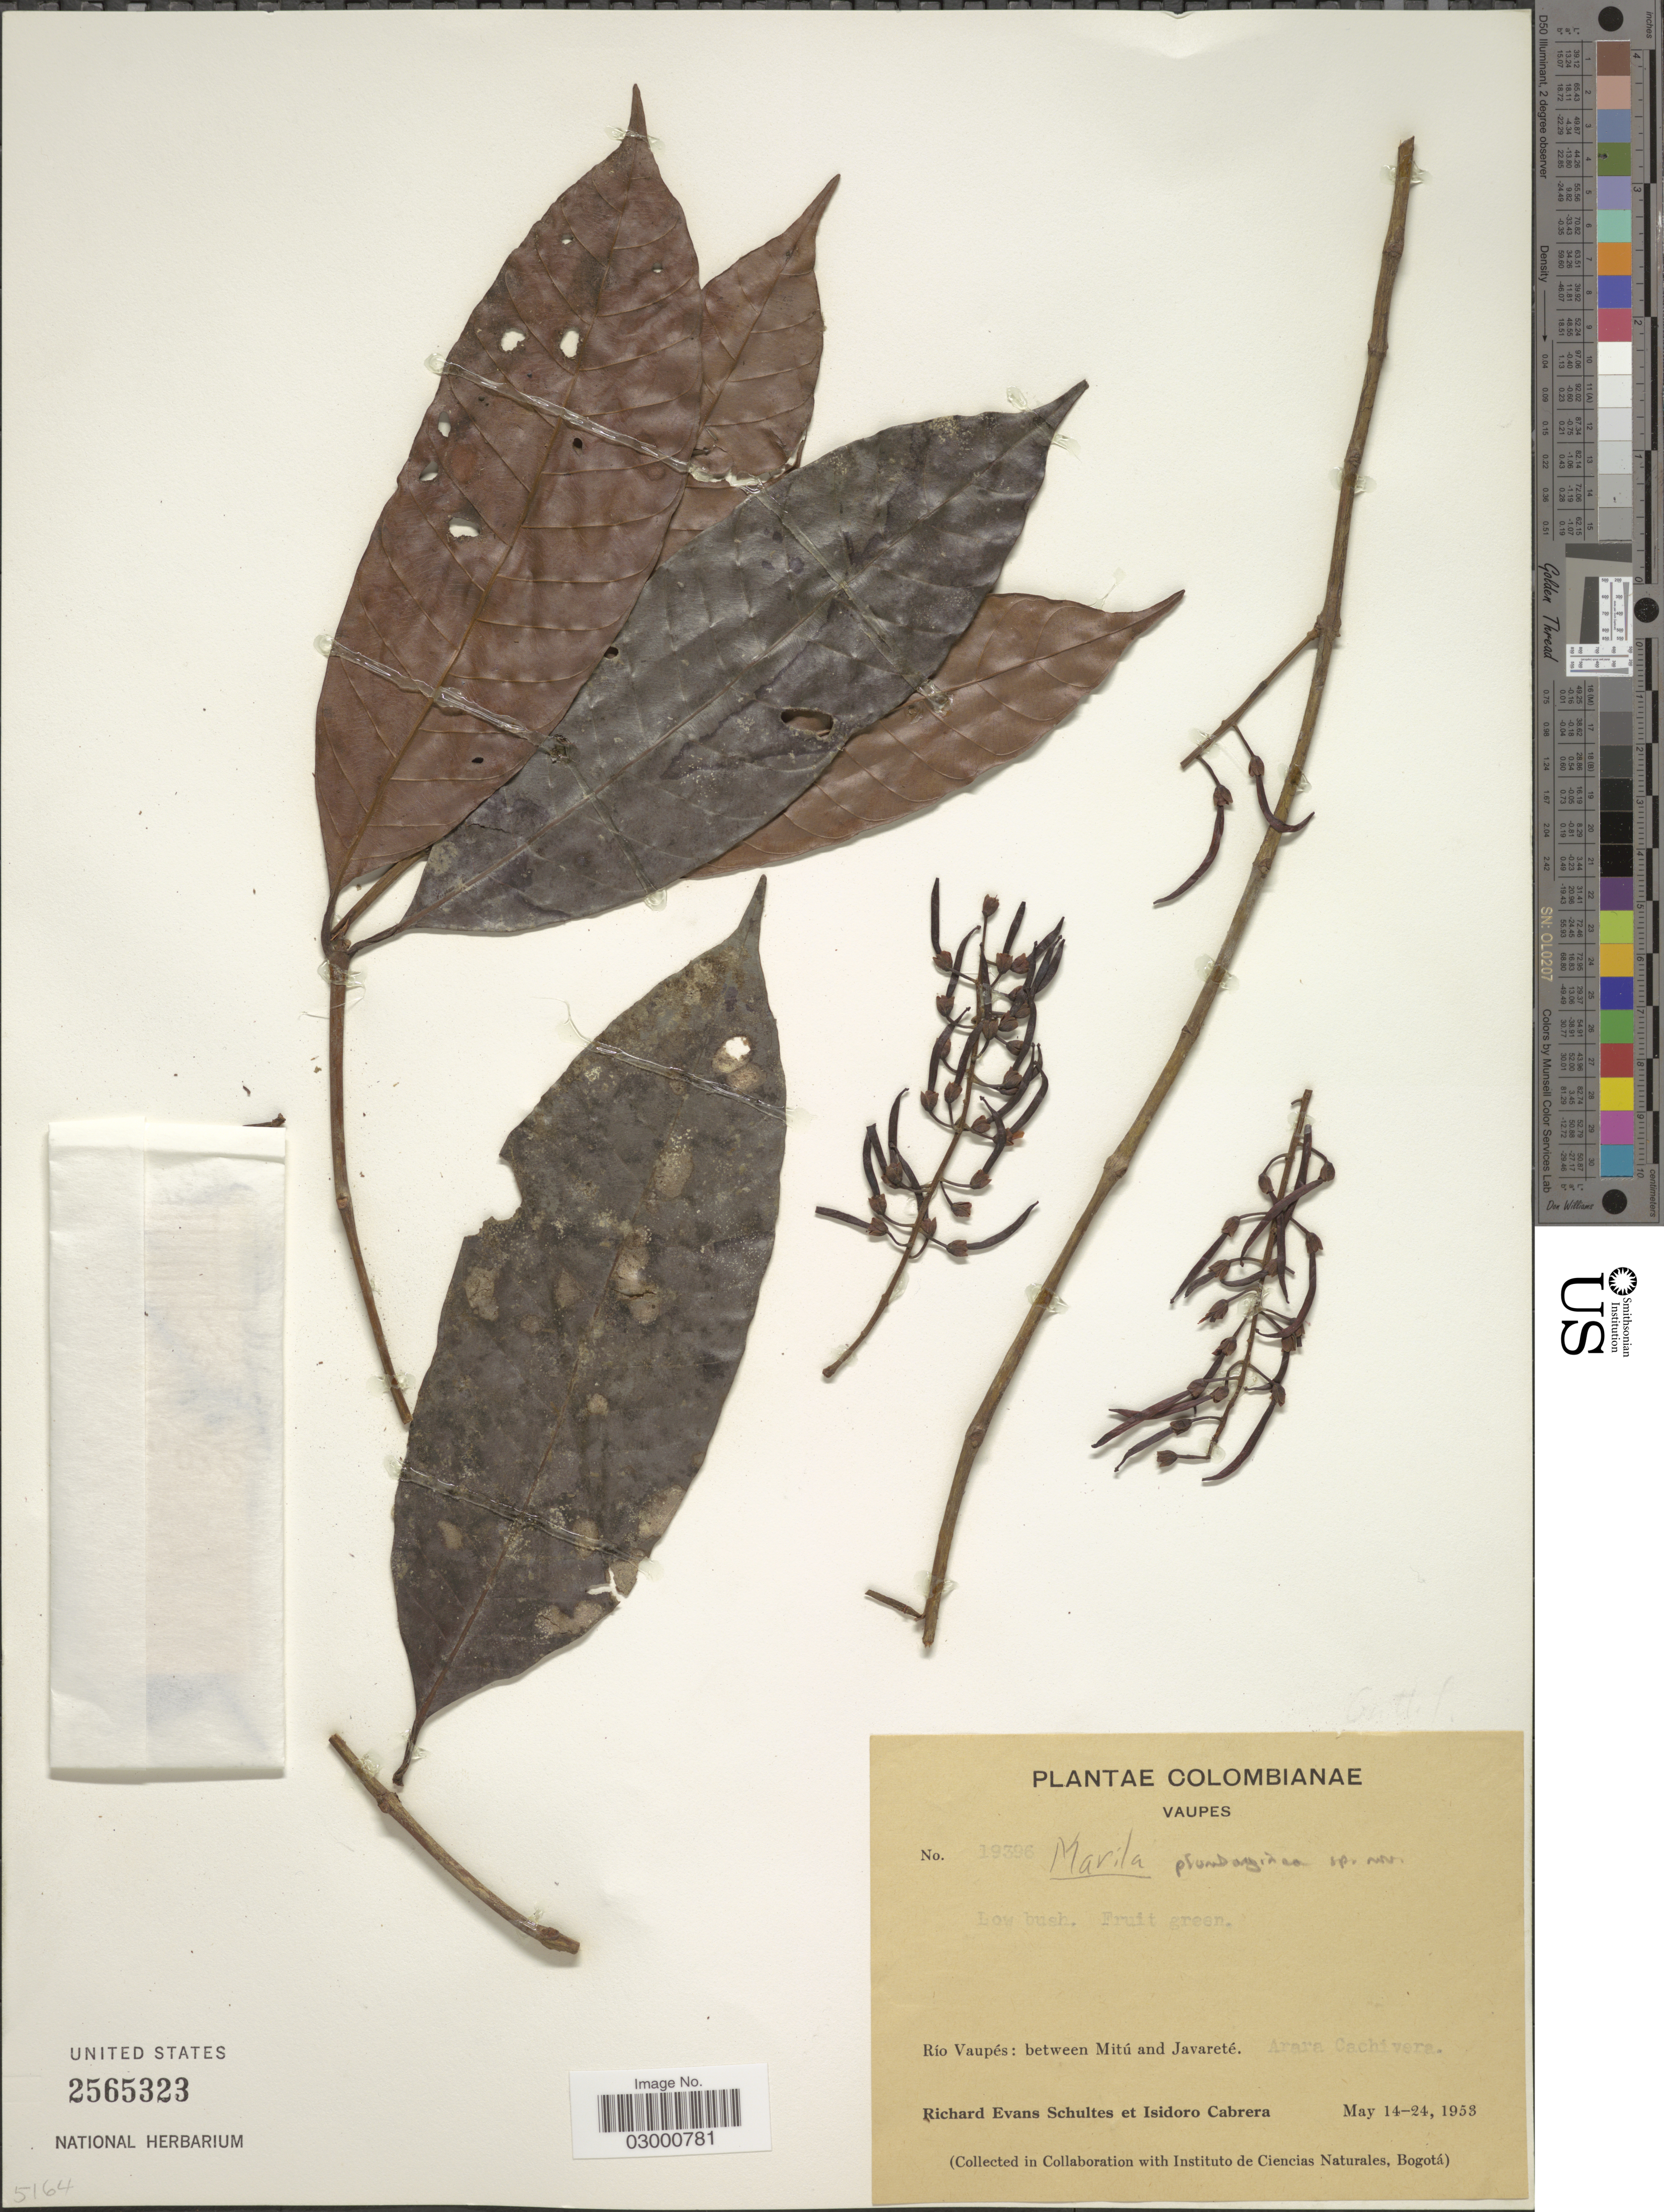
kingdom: Plantae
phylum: Tracheophyta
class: Magnoliopsida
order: Malpighiales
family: Calophyllaceae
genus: Marila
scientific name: Marila sp.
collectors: R. E. Schultes & I. Cabrera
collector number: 19396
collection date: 1953-05-14/1953-05-24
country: Colombia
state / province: Vaupés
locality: Río Vaupés: between Mitú and Javareté. Arara Cachivera.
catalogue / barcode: US 2565323